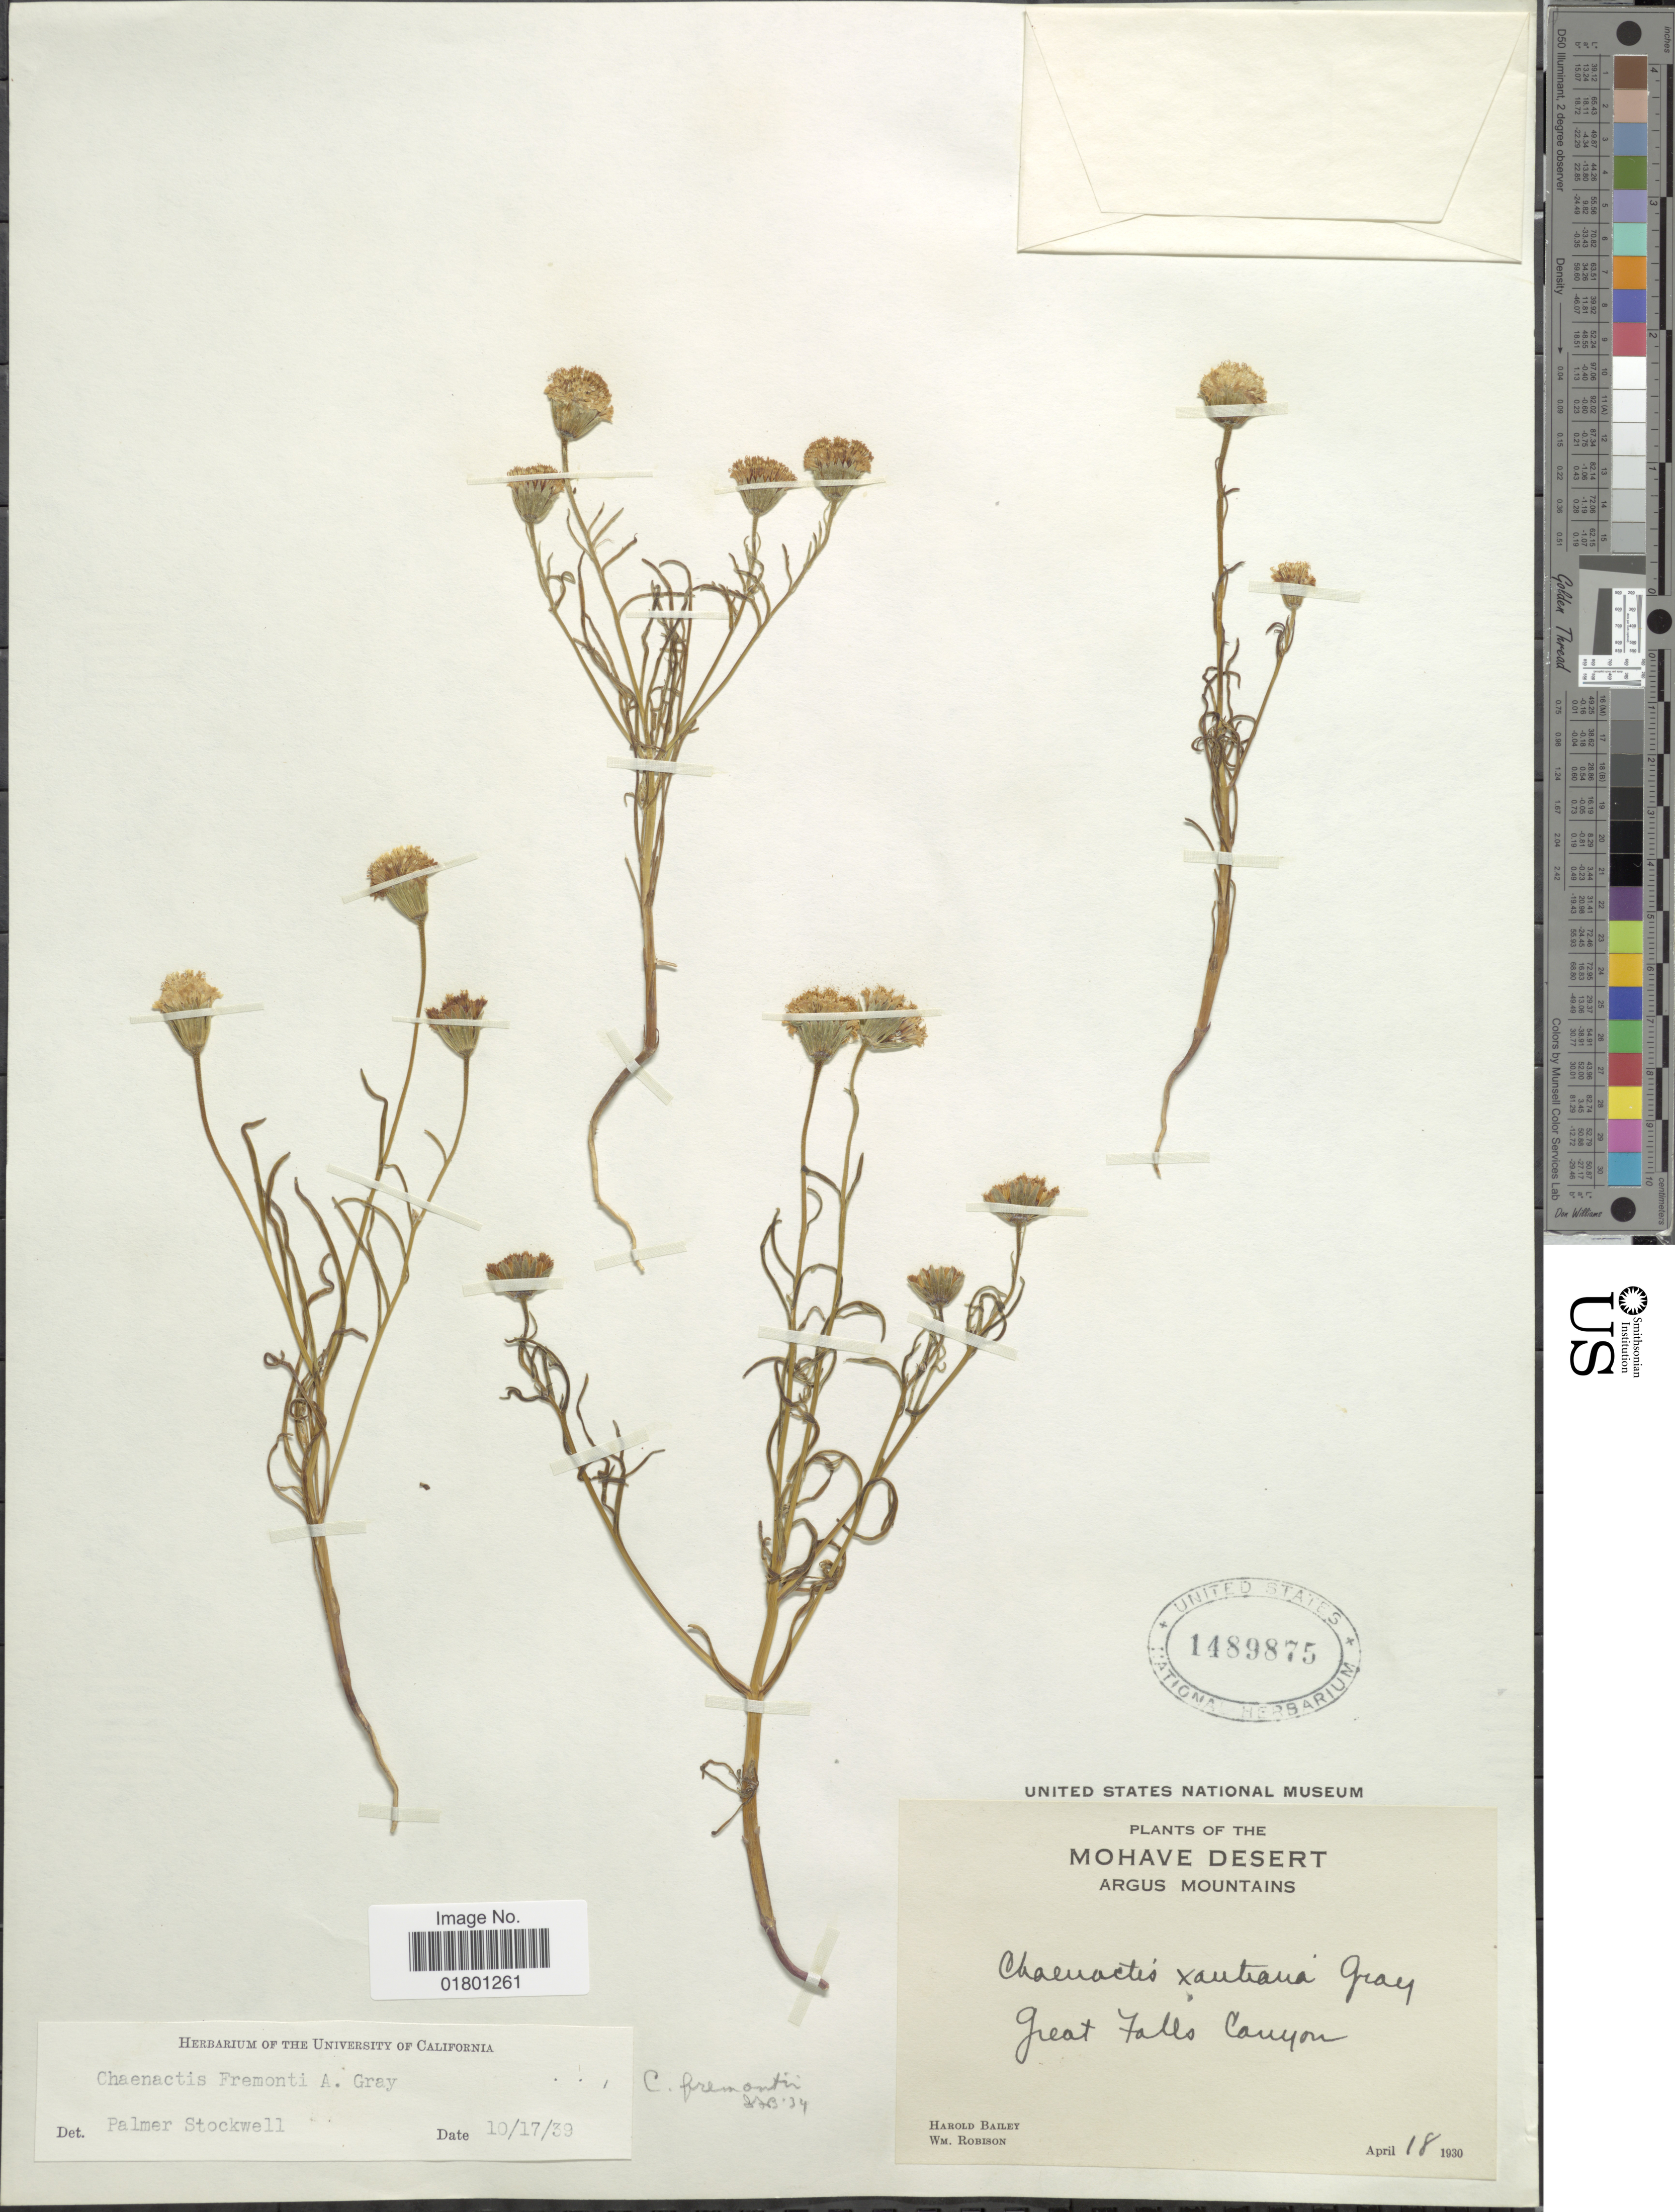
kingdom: Plantae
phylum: Tracheophyta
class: Magnoliopsida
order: Asterales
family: Asteraceae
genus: Chaenactis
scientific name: Chaenactis fremontii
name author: A. Gray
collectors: H. Bailey & W. Robison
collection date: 1930-04-18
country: United States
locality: Mohave Desert, Argus Mountains, Great Falls Canyon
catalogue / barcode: US 1489875